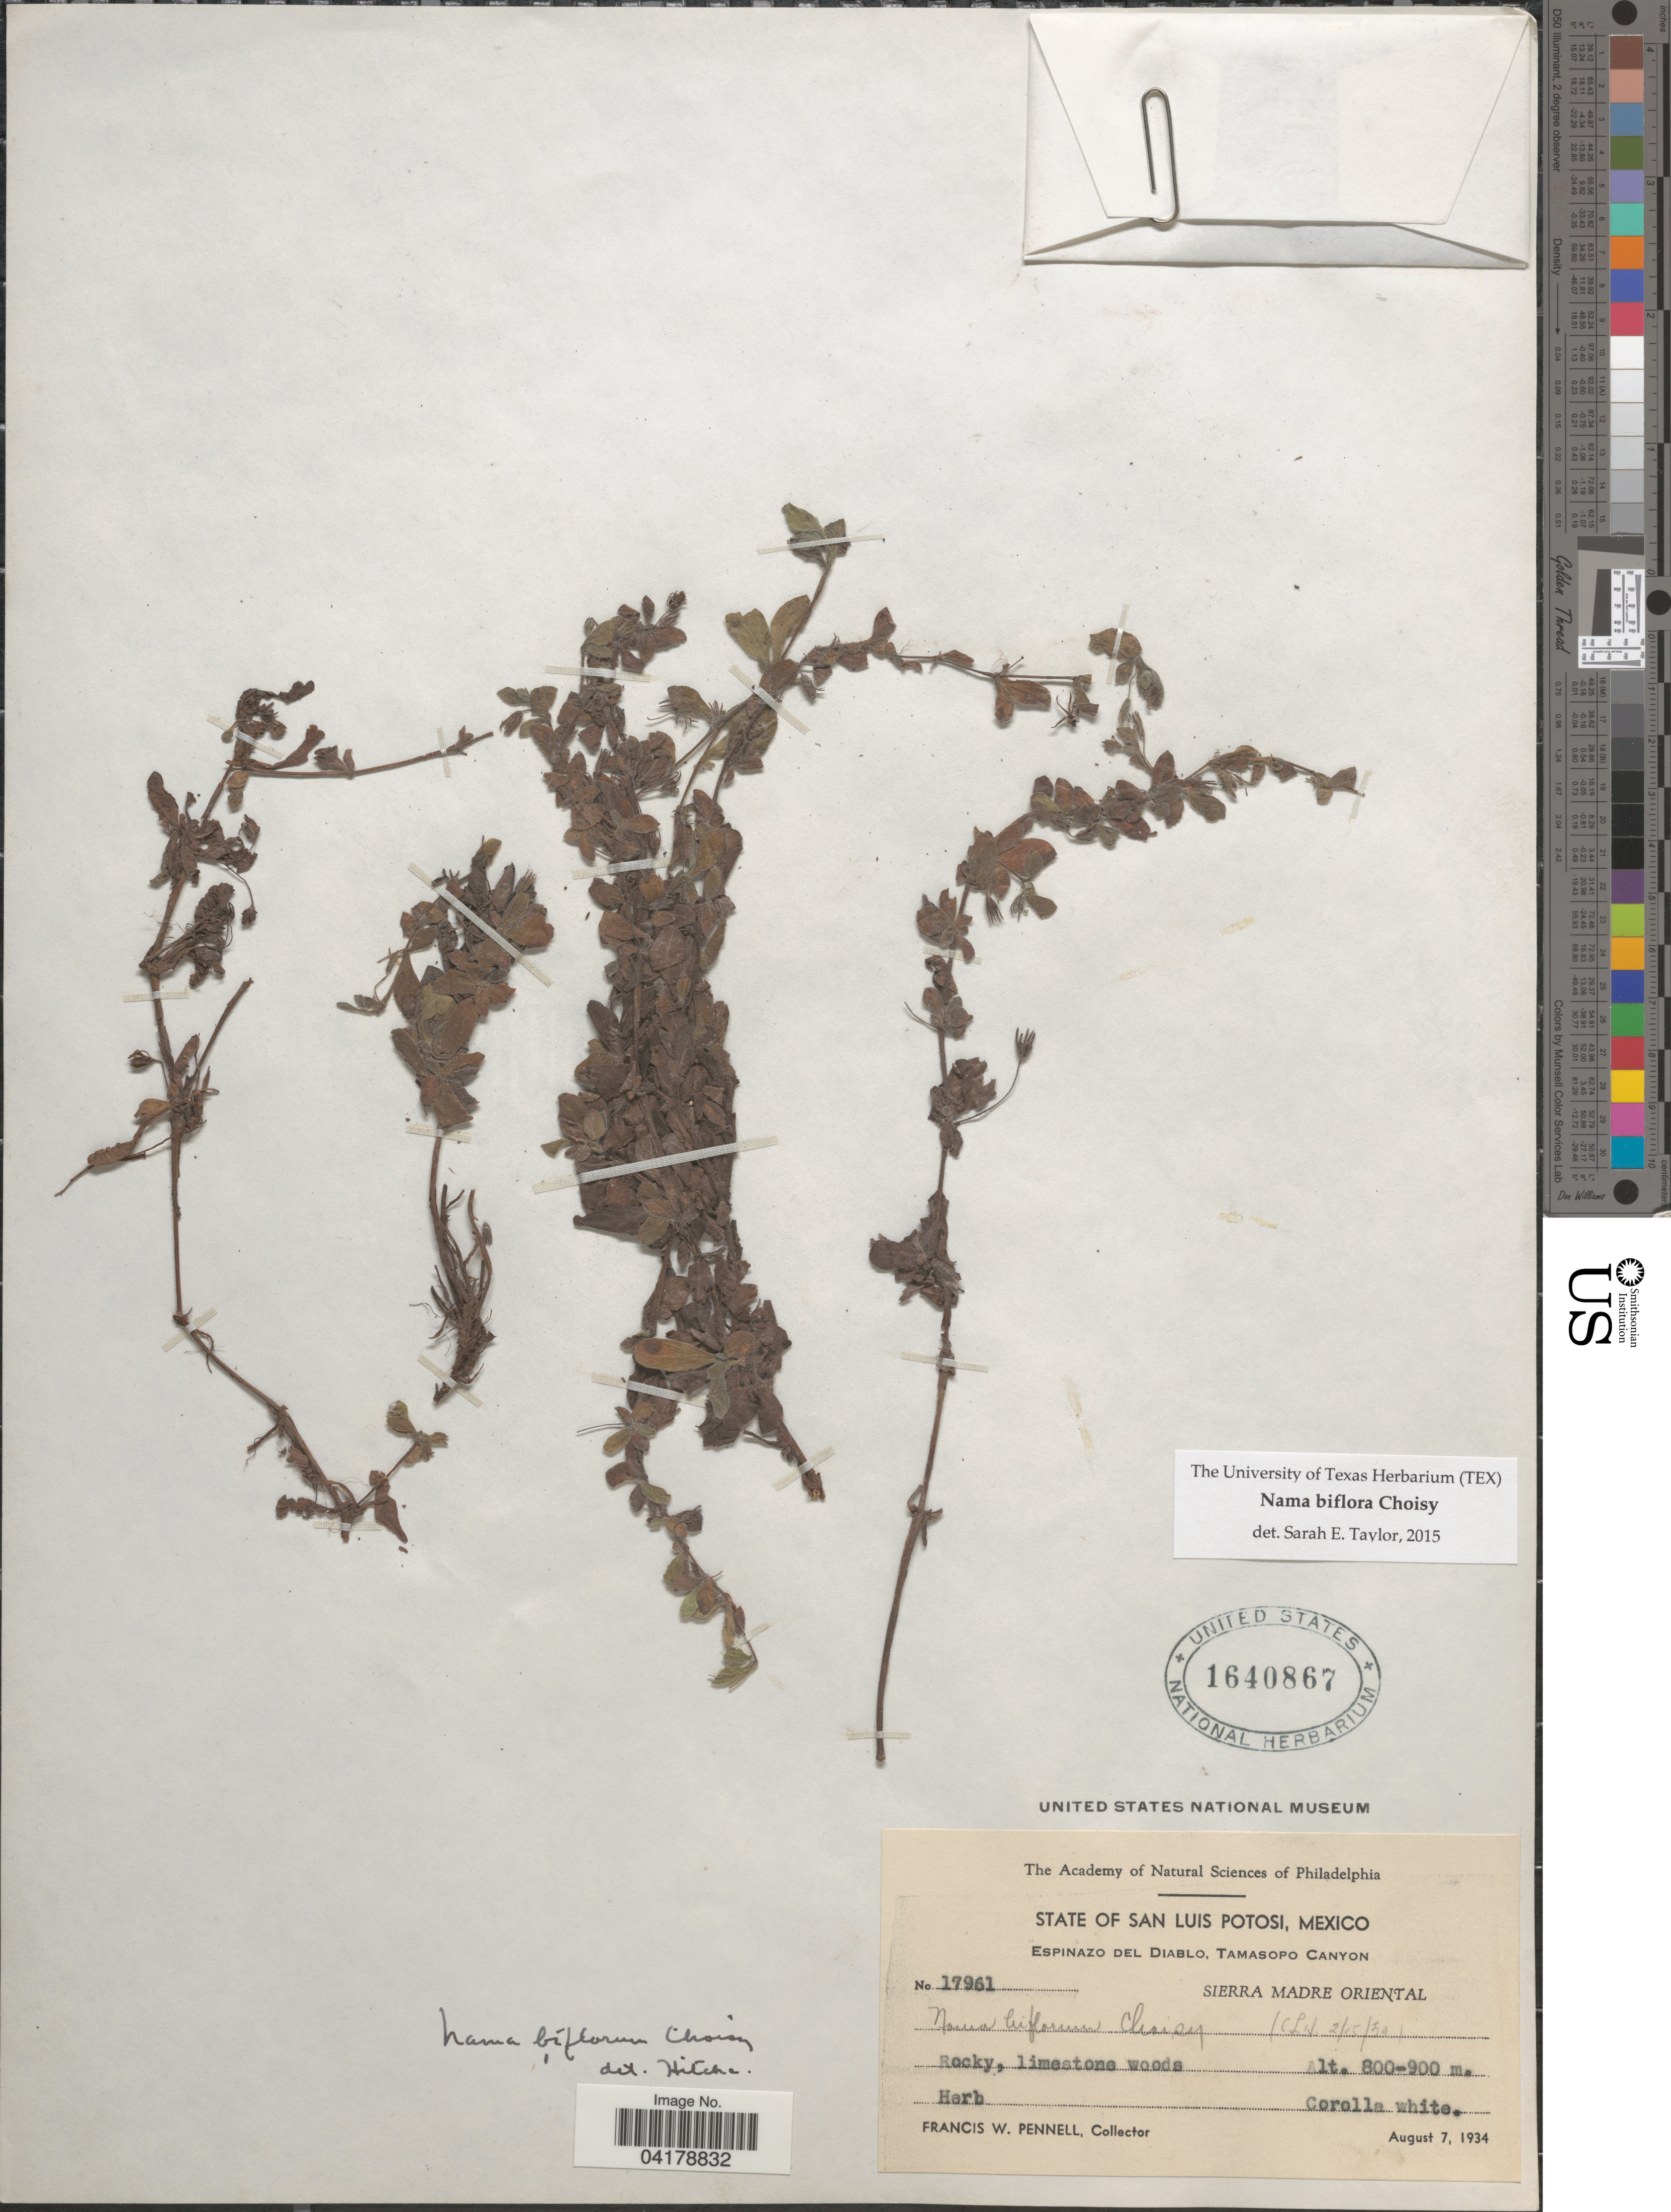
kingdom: Plantae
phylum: Tracheophyta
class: Magnoliopsida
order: Boraginales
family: Namaceae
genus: Nama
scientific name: Nama biflora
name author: Choisy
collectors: F. W. Pennell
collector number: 17961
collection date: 1934-08-07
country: Mexico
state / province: San Luis Potosí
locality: Espinazo del Diablo, Tamasopo Canyon. Sierra Madre Oriental.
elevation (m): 800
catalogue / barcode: US 1640867